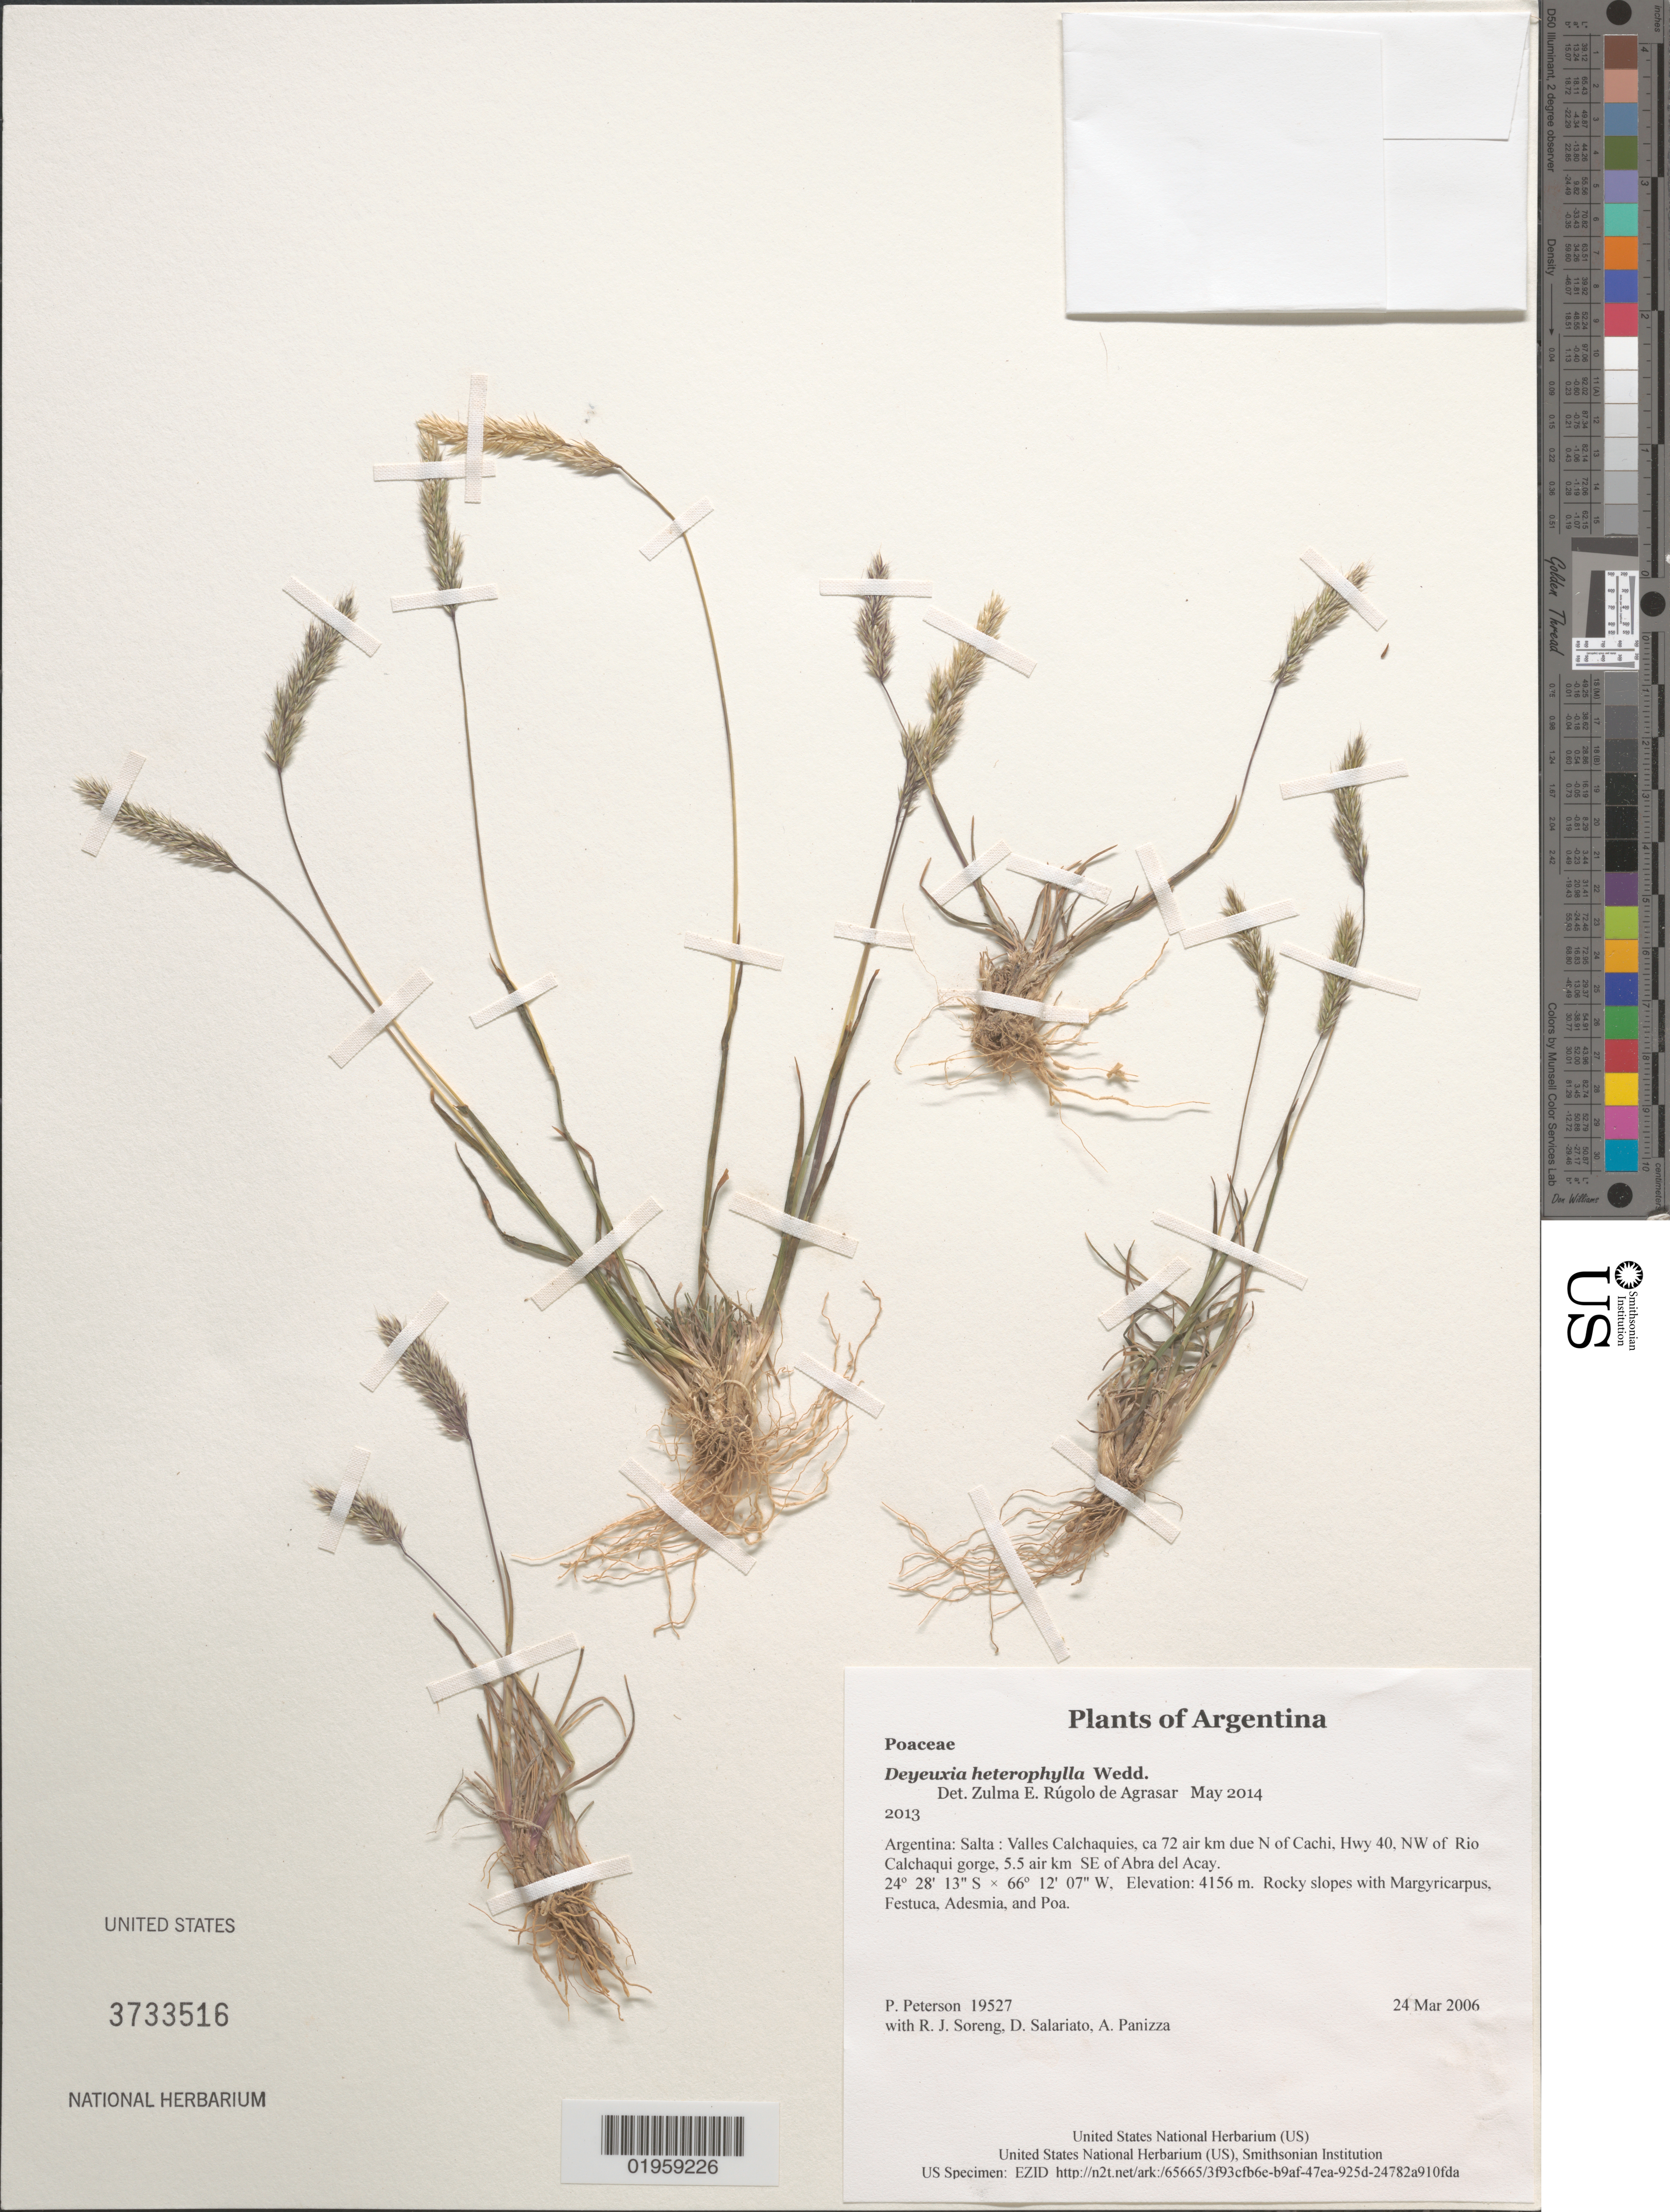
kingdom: Plantae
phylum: Tracheophyta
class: Liliopsida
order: Poales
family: Poaceae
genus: Deyeuxia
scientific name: Deyeuxia heterophylla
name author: Wedd.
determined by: Rúgolo de Agrasar, Z. E.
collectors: P. M. Peterson, R. J. Soreng, D. Salariato & A. Panizza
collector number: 19527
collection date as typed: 24 Mar 2006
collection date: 2006-03-24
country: Argentina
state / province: Salta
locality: Valles Calchaquies, ca 72 air km due N of Cachi, Hwy 40, NW of Rio Calchaqui gorge, 5.5 air km SE of Abra del Acay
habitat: Rocky slopes with Margyricarpus, Festuca, Adesmia, and Poa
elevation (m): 4156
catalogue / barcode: US 3733516